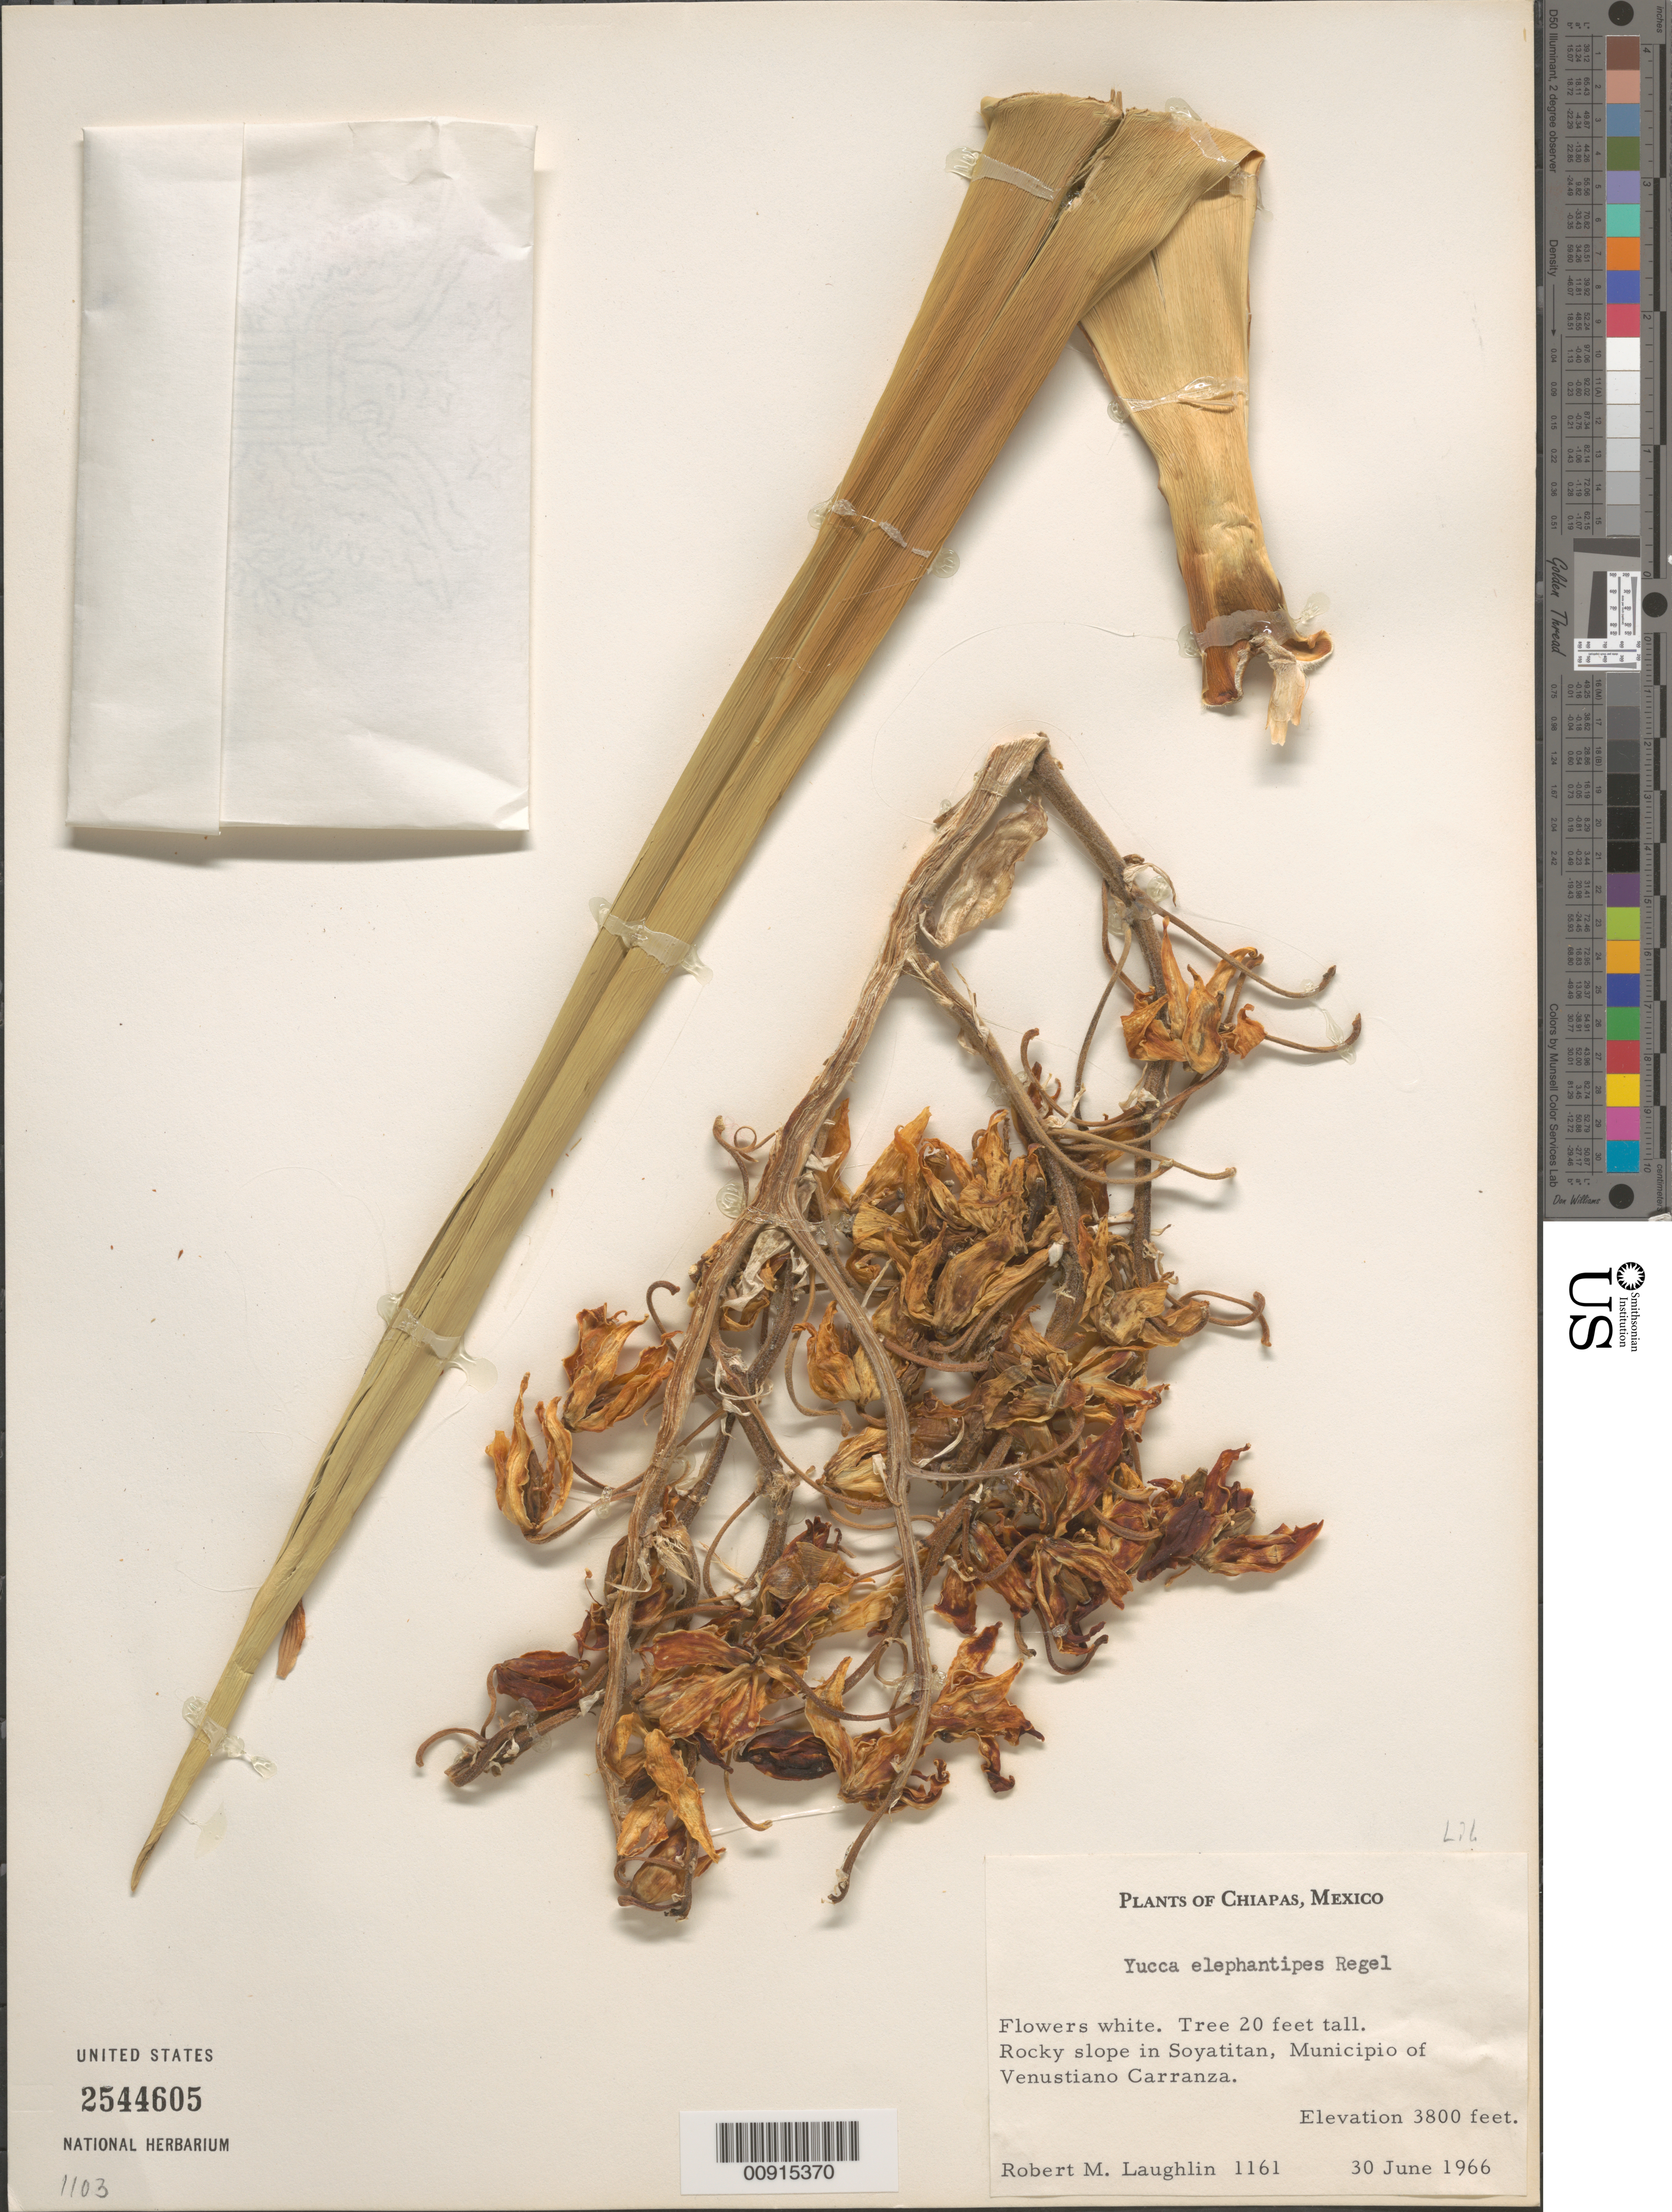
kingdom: Plantae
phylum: Tracheophyta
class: Liliopsida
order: Asparagales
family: Asparagaceae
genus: Yucca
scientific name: Yucca elephantipes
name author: Regel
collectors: R. M. Laughlin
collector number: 1161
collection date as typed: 30 Jun 1966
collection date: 1966-06-30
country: Mexico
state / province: Chiapas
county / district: Venustiano Carranza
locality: In Soyatitan, Municipio of Venustiano Carranza, Chiapas.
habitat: Rocky slope.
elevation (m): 1158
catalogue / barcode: US 2544605